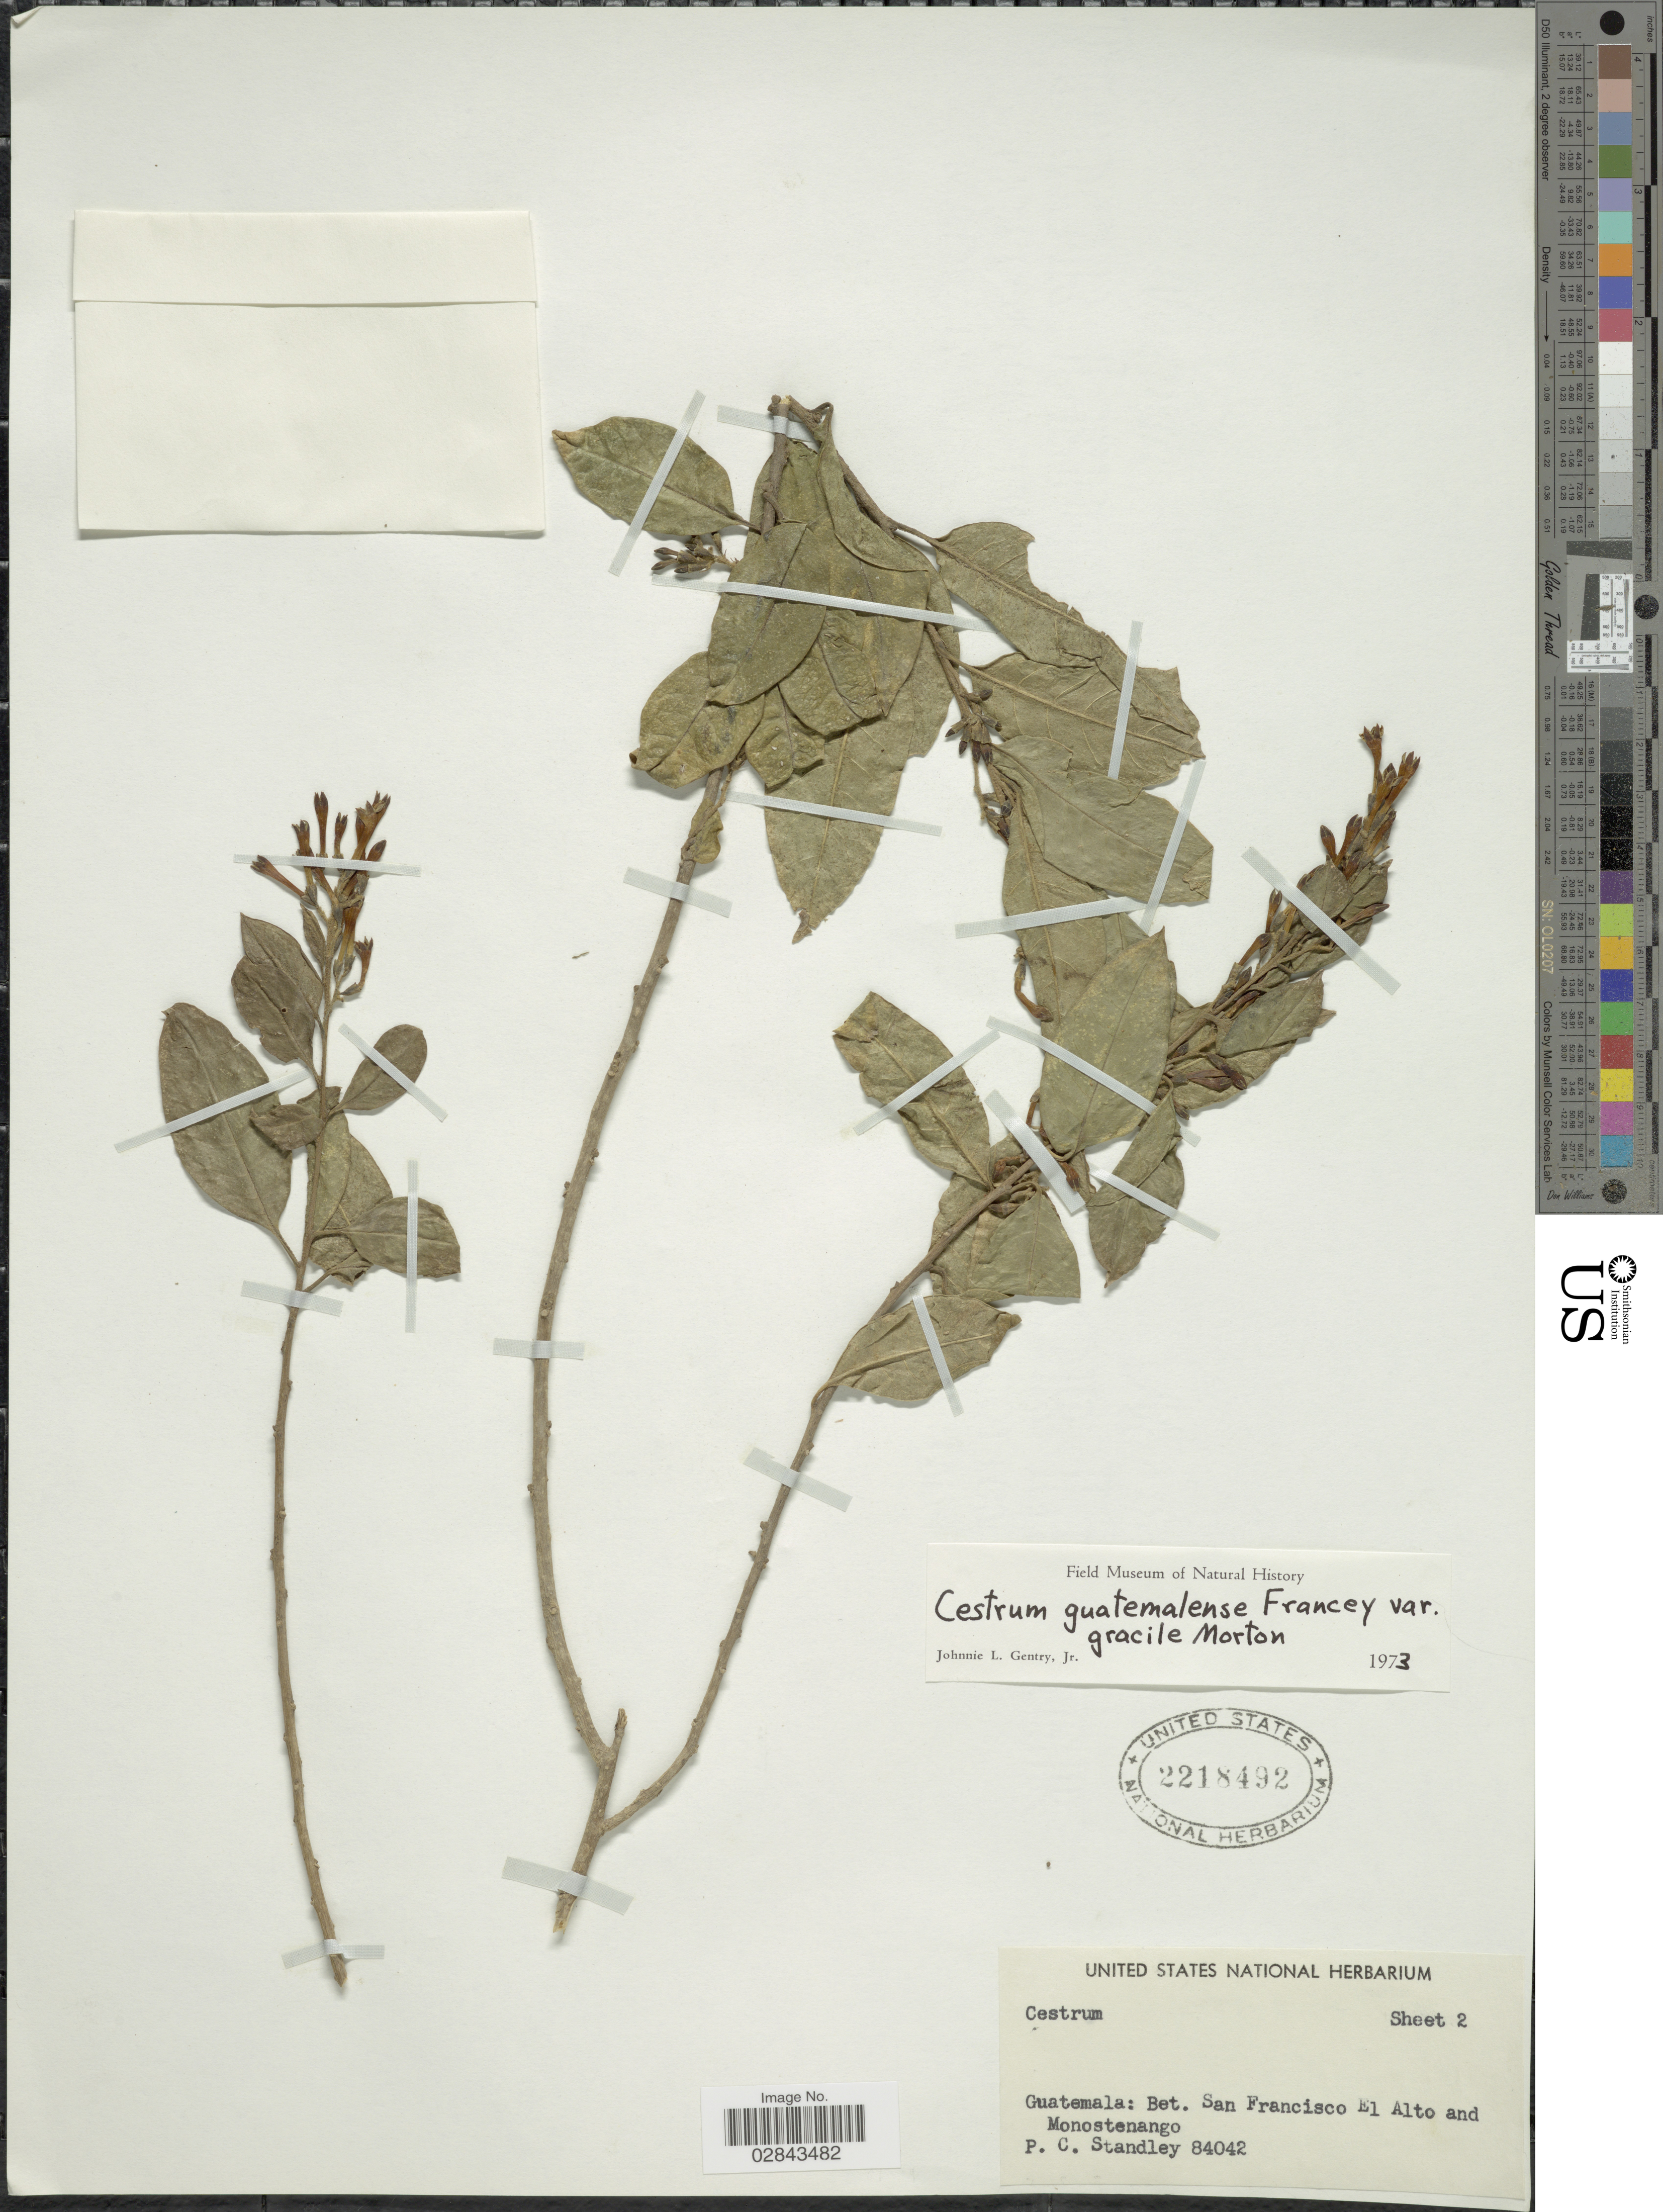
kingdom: Plantae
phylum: Tracheophyta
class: Magnoliopsida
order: Solanales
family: Solanaceae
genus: Cestrum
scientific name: Cestrum guatemalense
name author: Francey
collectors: P. C. Standley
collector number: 84042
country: Guatemala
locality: Bet. San Francisco El Alto and Monostenango.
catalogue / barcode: US 2218492